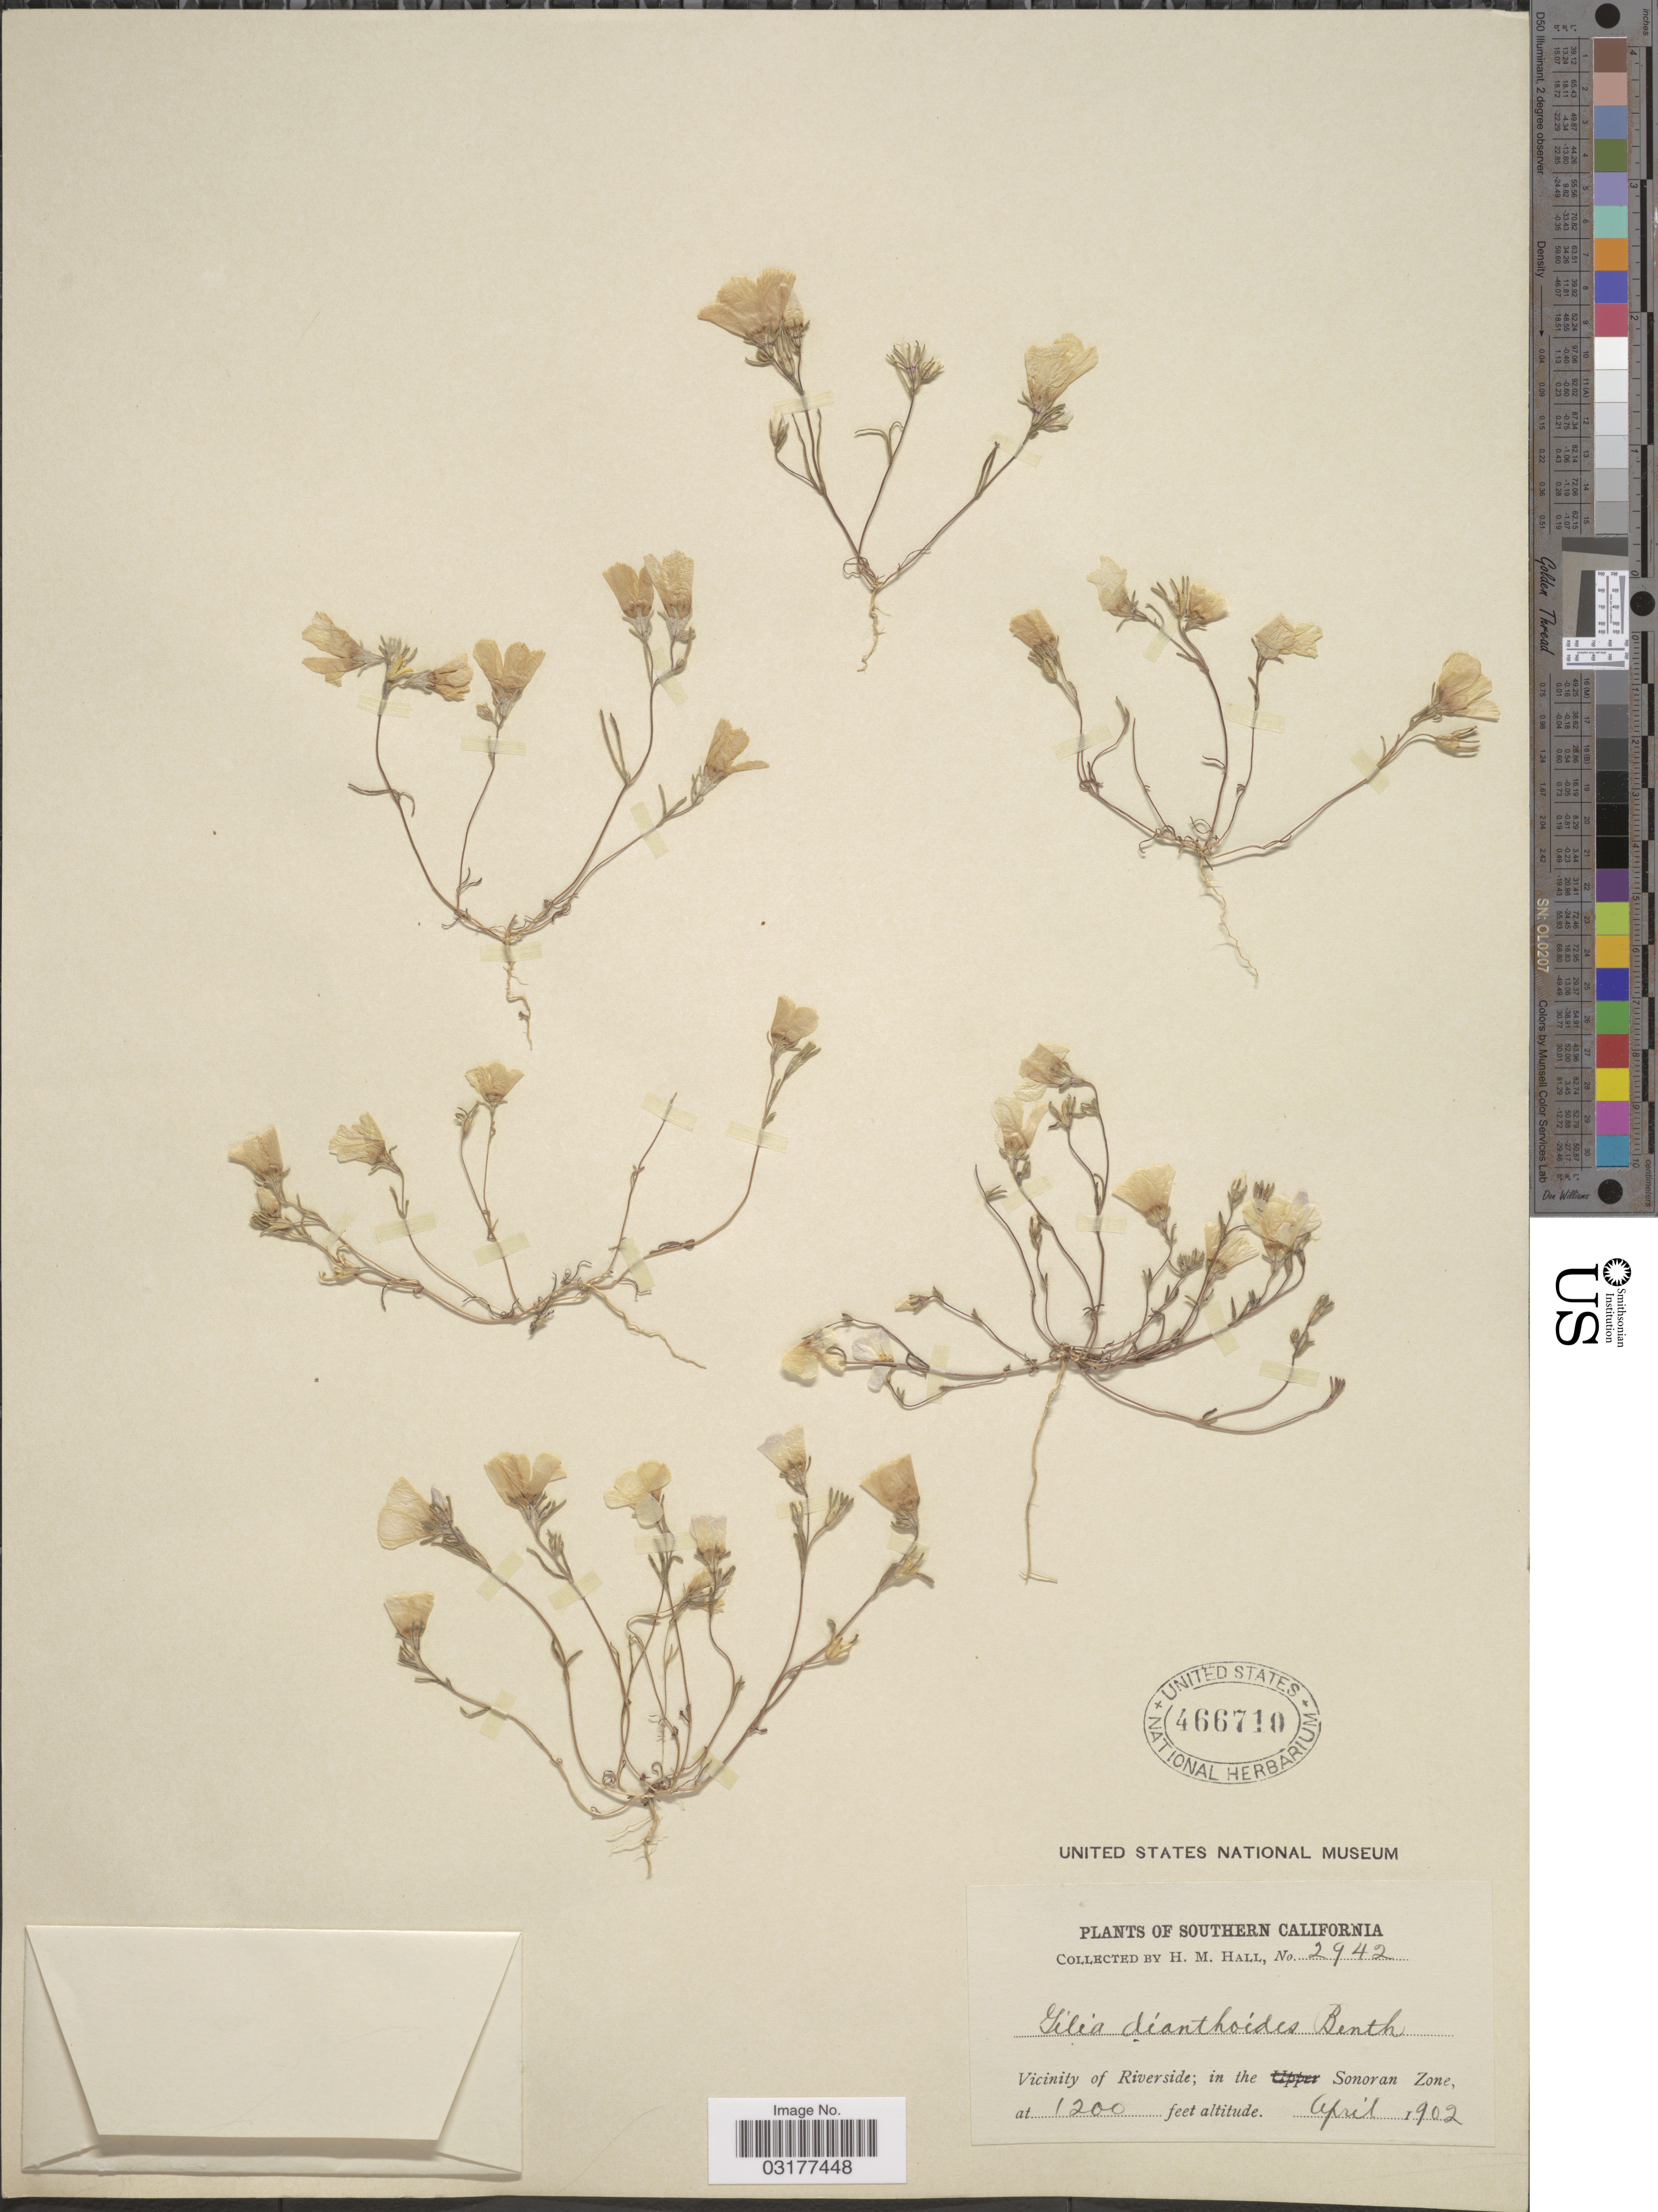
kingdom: Plantae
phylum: Tracheophyta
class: Magnoliopsida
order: Ericales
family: Polemoniaceae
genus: Linanthus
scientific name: Linanthus dianthiflorus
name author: (Benth.) Greene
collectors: H. M. Hall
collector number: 2942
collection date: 1902-04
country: United States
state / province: California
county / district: Riverside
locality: Southern California. Vicinity of Riverside, in the Sonoran Zone.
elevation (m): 366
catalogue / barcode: US 466710